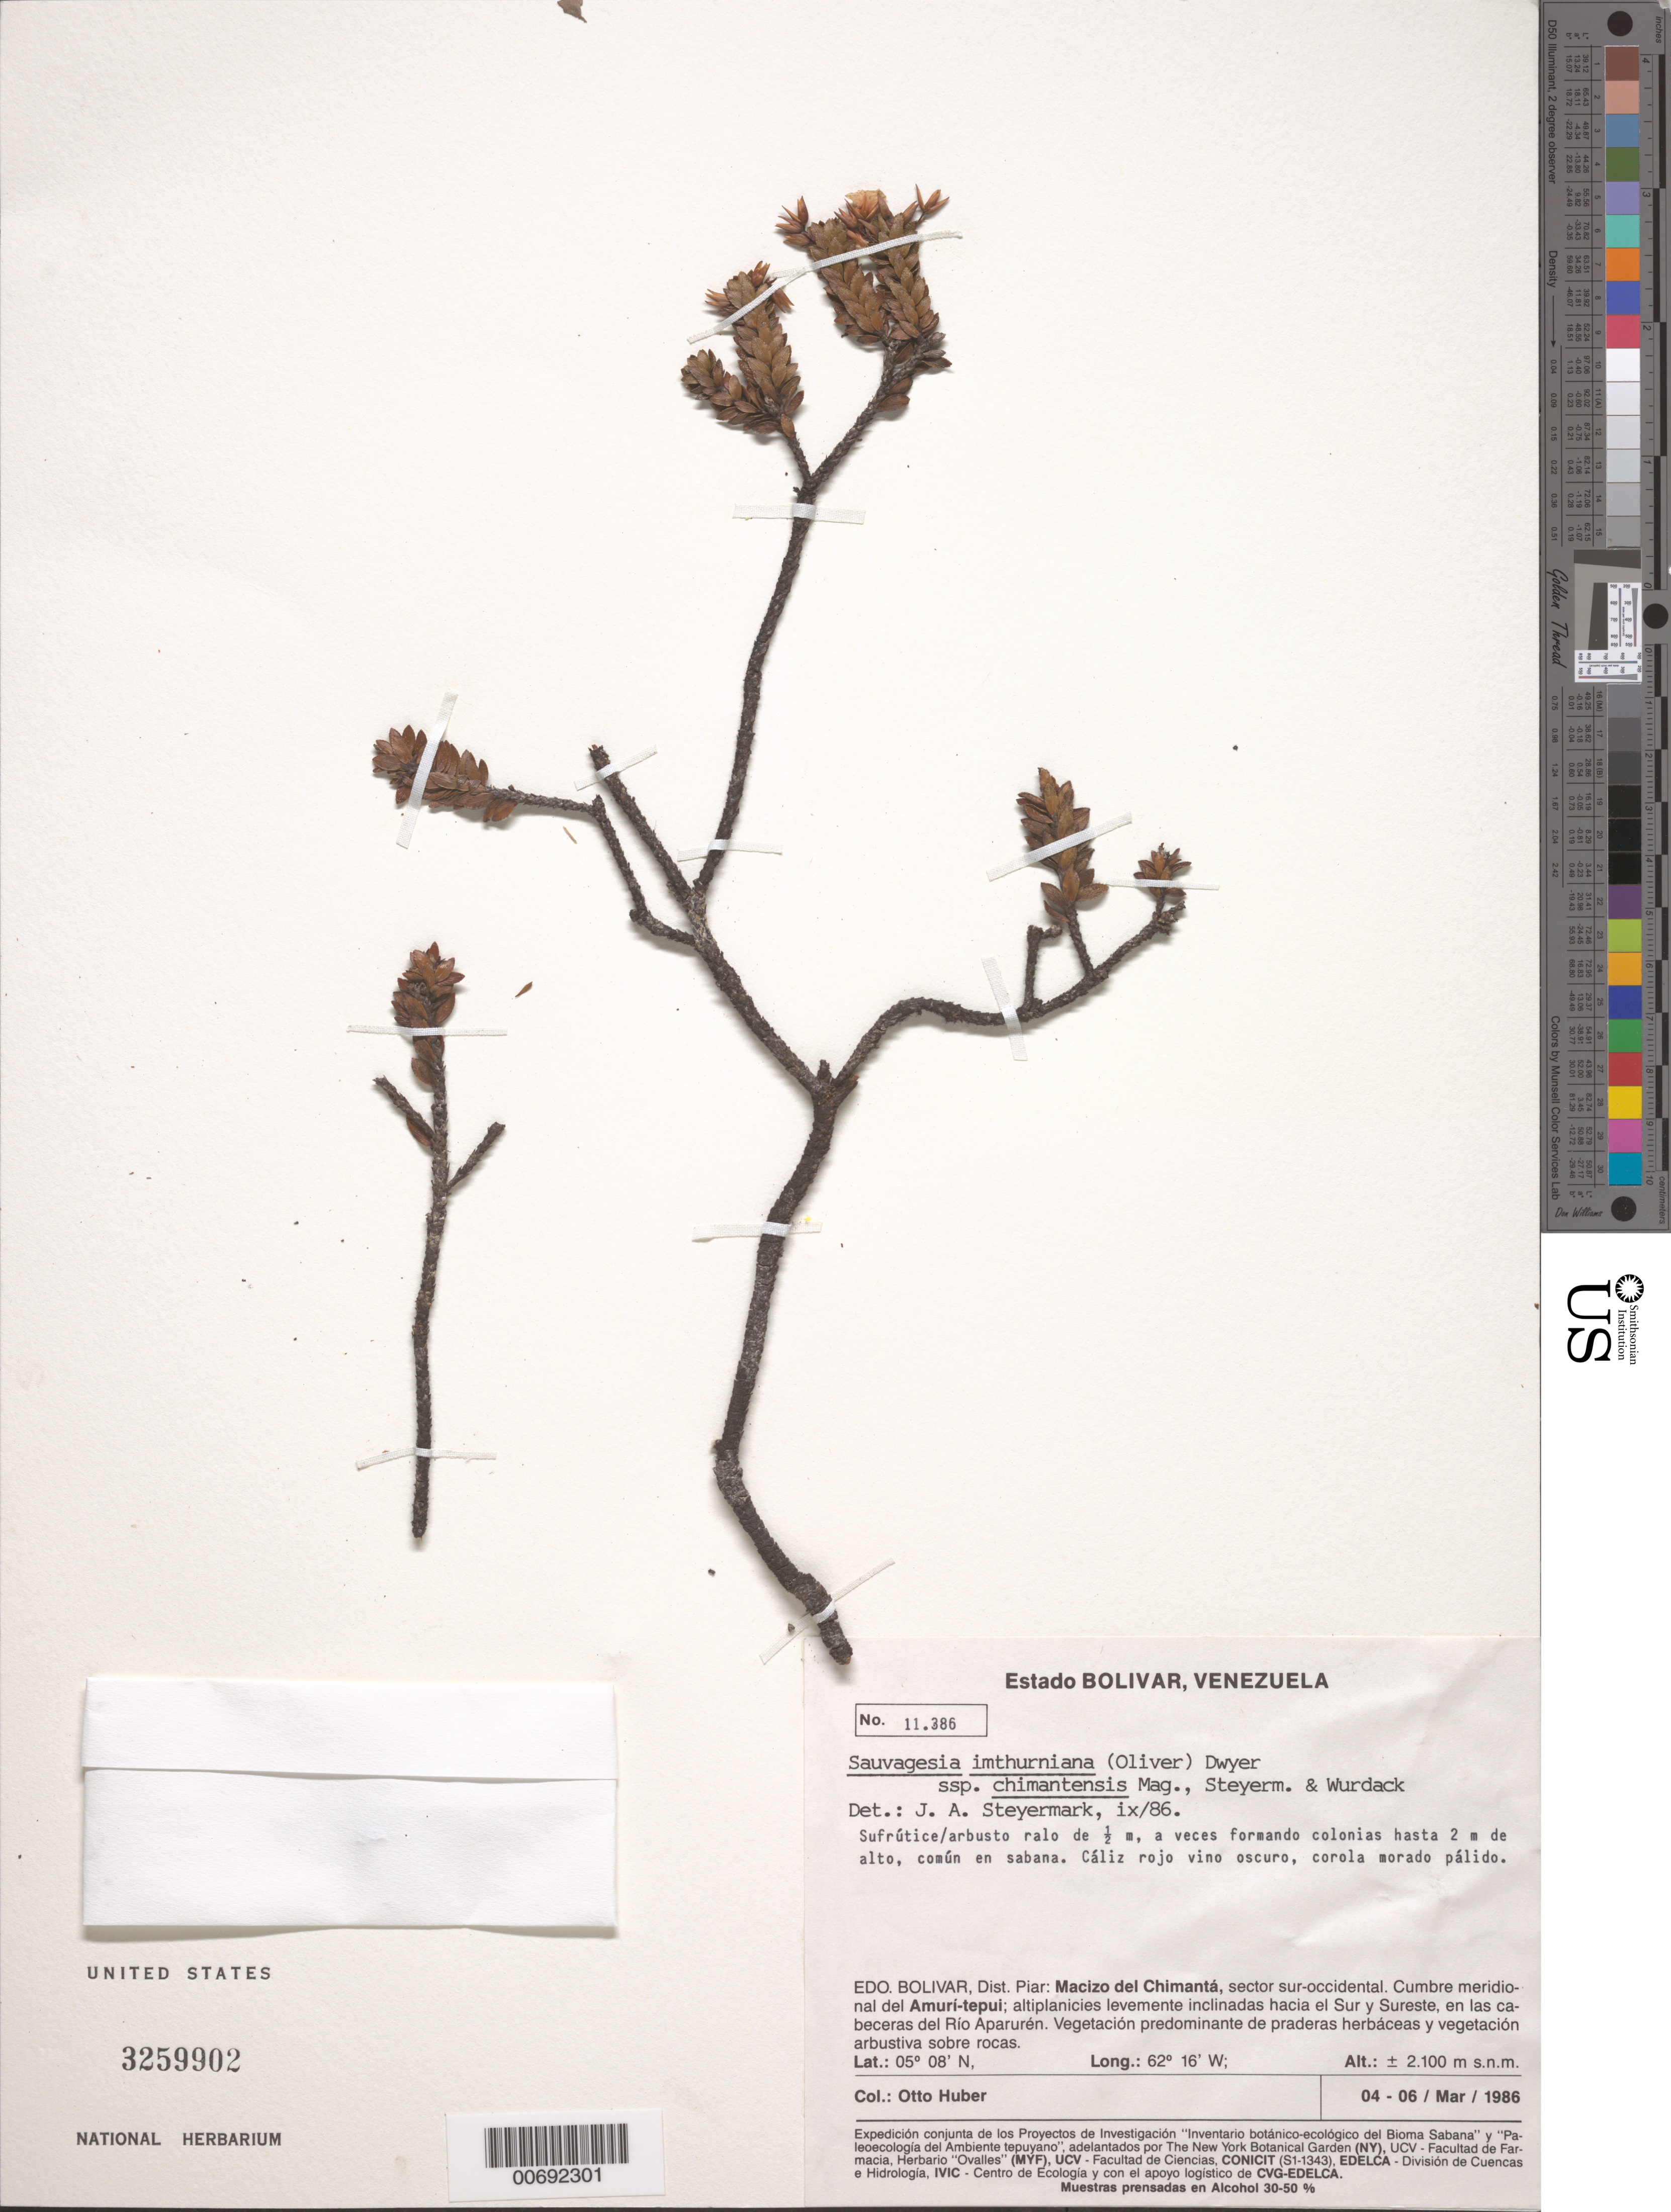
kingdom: Plantae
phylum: Tracheophyta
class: Magnoliopsida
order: Malpighiales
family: Ochnaceae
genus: Sauvagesia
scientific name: Sauvagesia imthurniana subsp. chimantensis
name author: Maguire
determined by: Steyermark, Julian A., (VEN)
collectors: O. Huber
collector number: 11386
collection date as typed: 4-Mar-86 to 6-Mar-86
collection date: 1986-03-04/1986-03-06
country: Venezuela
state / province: Bolívar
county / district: Piar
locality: Macizo del Chimantá, sector sur-occidental, cumbre meridional del Amurí-tepuí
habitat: Sabana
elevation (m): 2100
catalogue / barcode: US 3259902